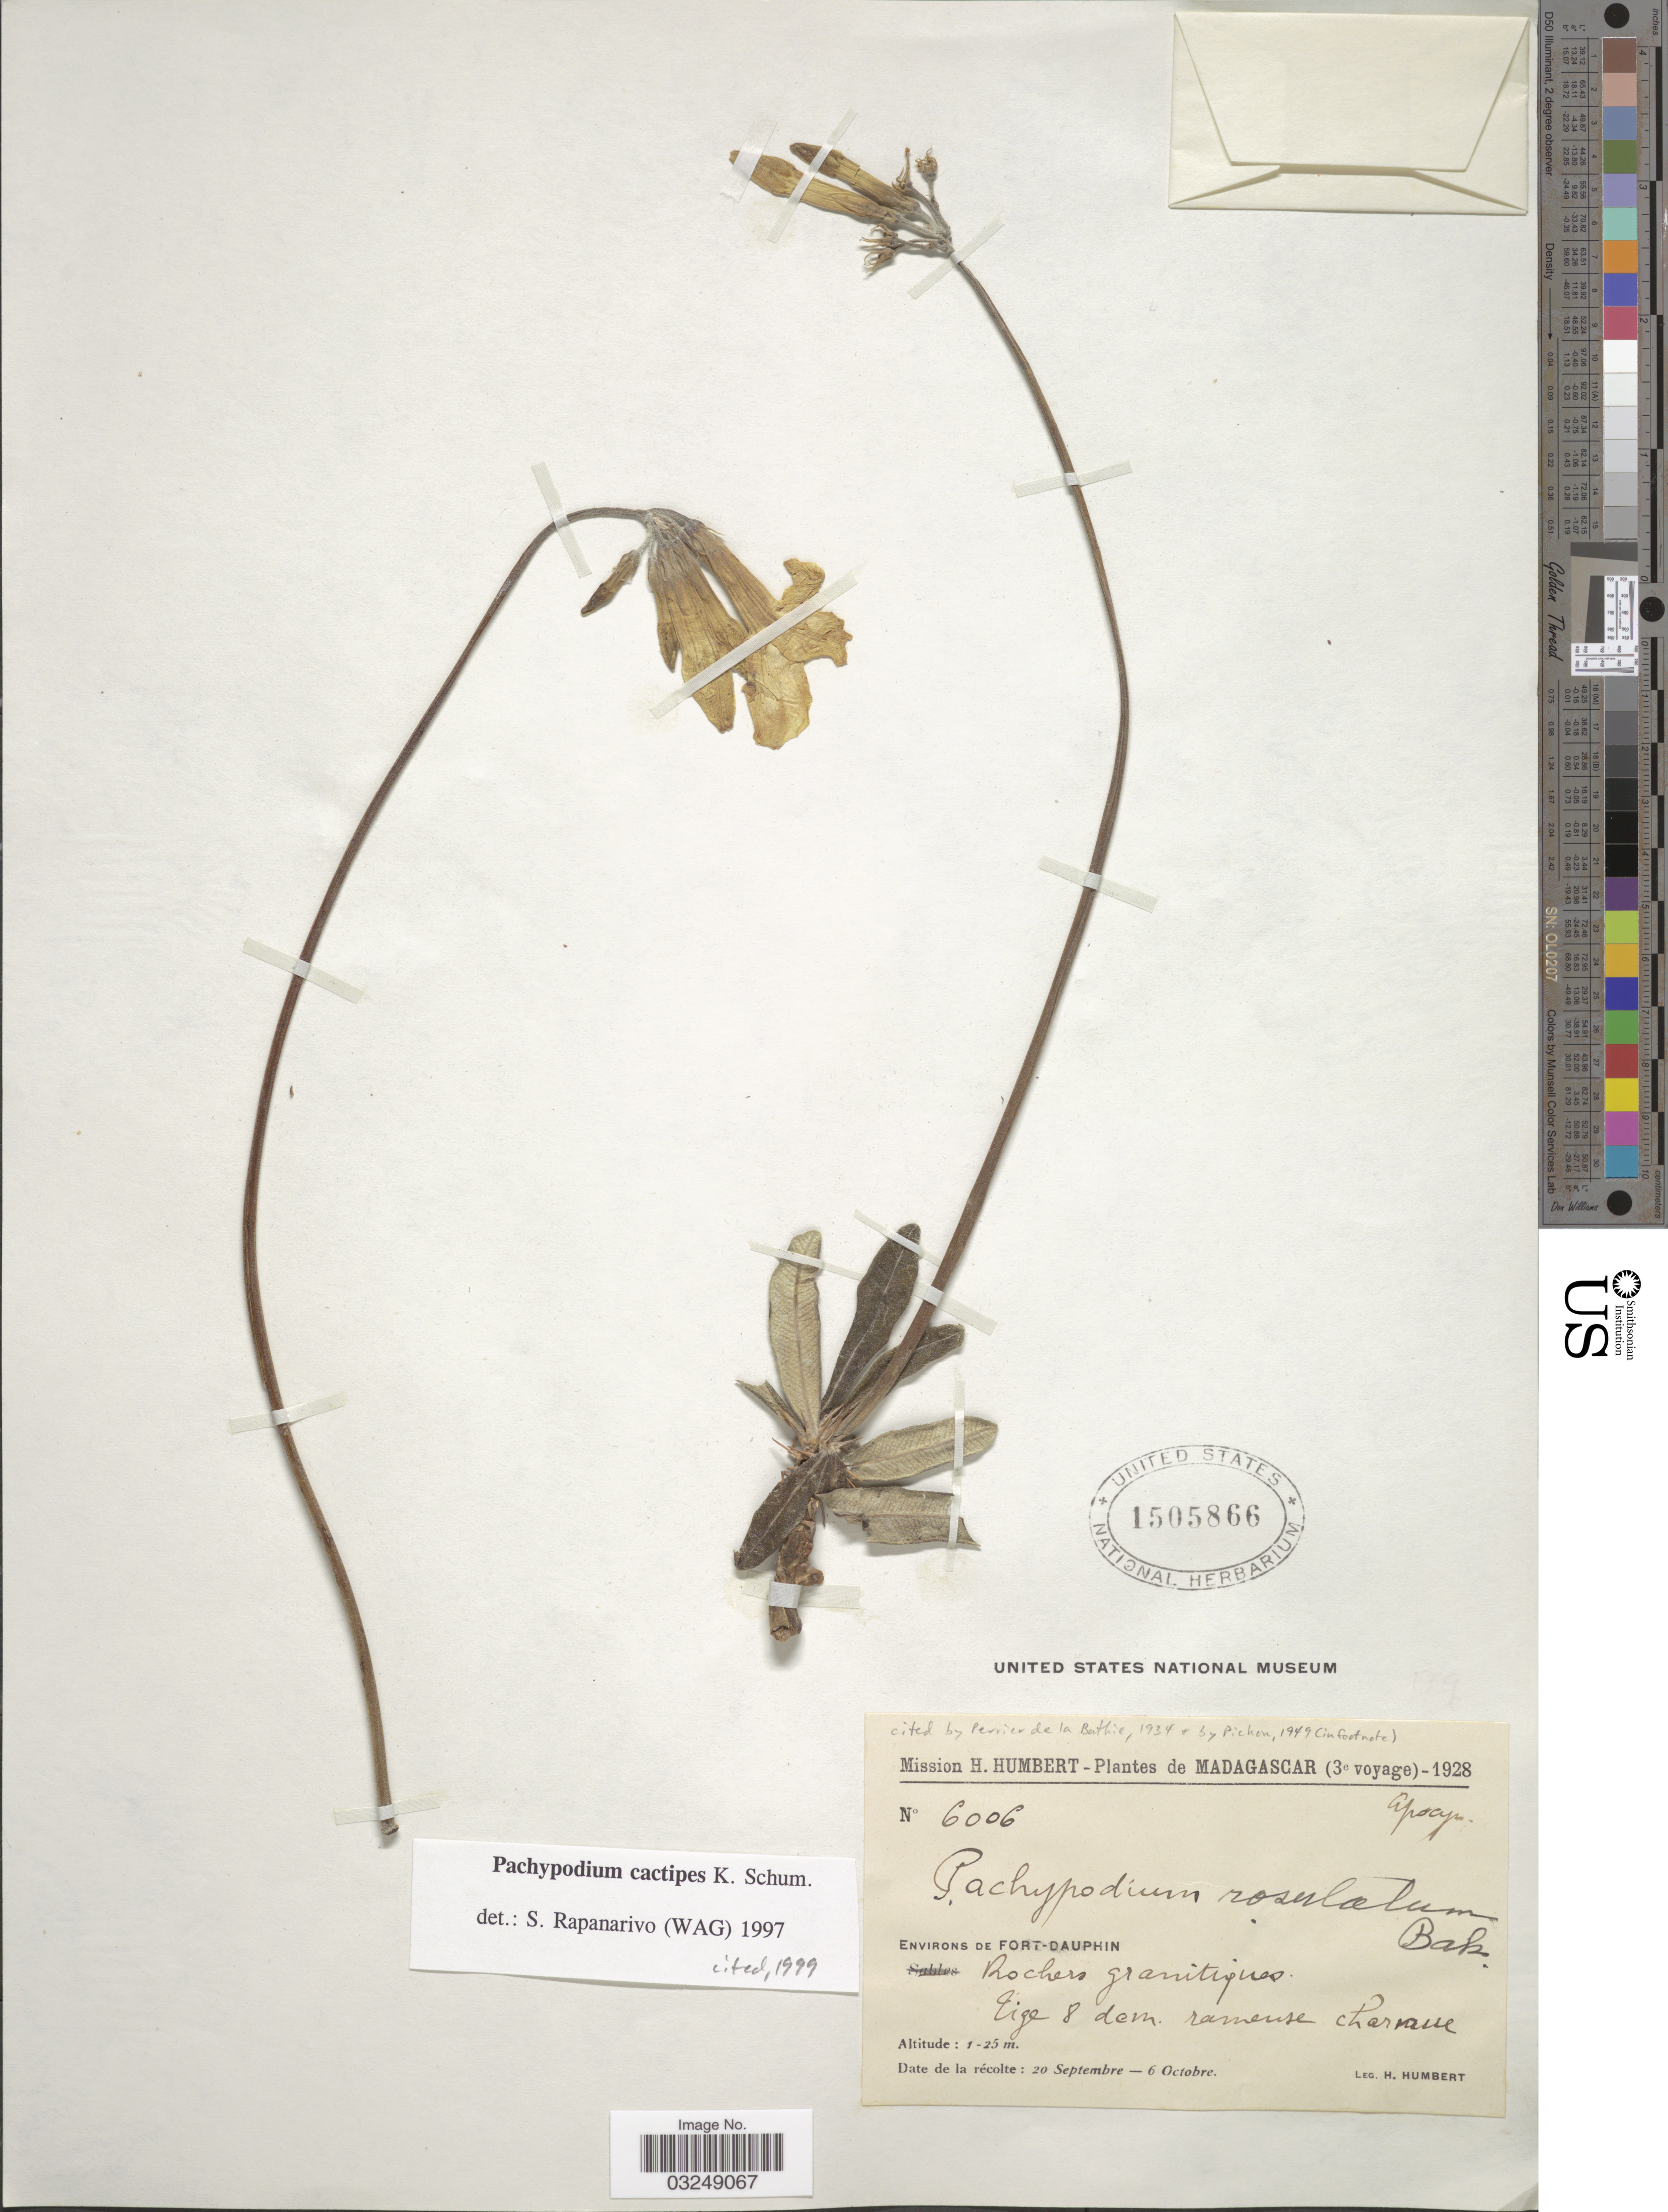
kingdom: Plantae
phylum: Tracheophyta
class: Magnoliopsida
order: Gentianales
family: Apocynaceae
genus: Pachypodium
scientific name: Pachypodium cactipes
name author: K. Schum.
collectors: H. Humbert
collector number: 6006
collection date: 1928-09-20/1928-10-06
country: Madagascar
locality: Environs de Fort-Dauphin. Rochers granitiques.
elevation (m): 1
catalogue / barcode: US 1505866